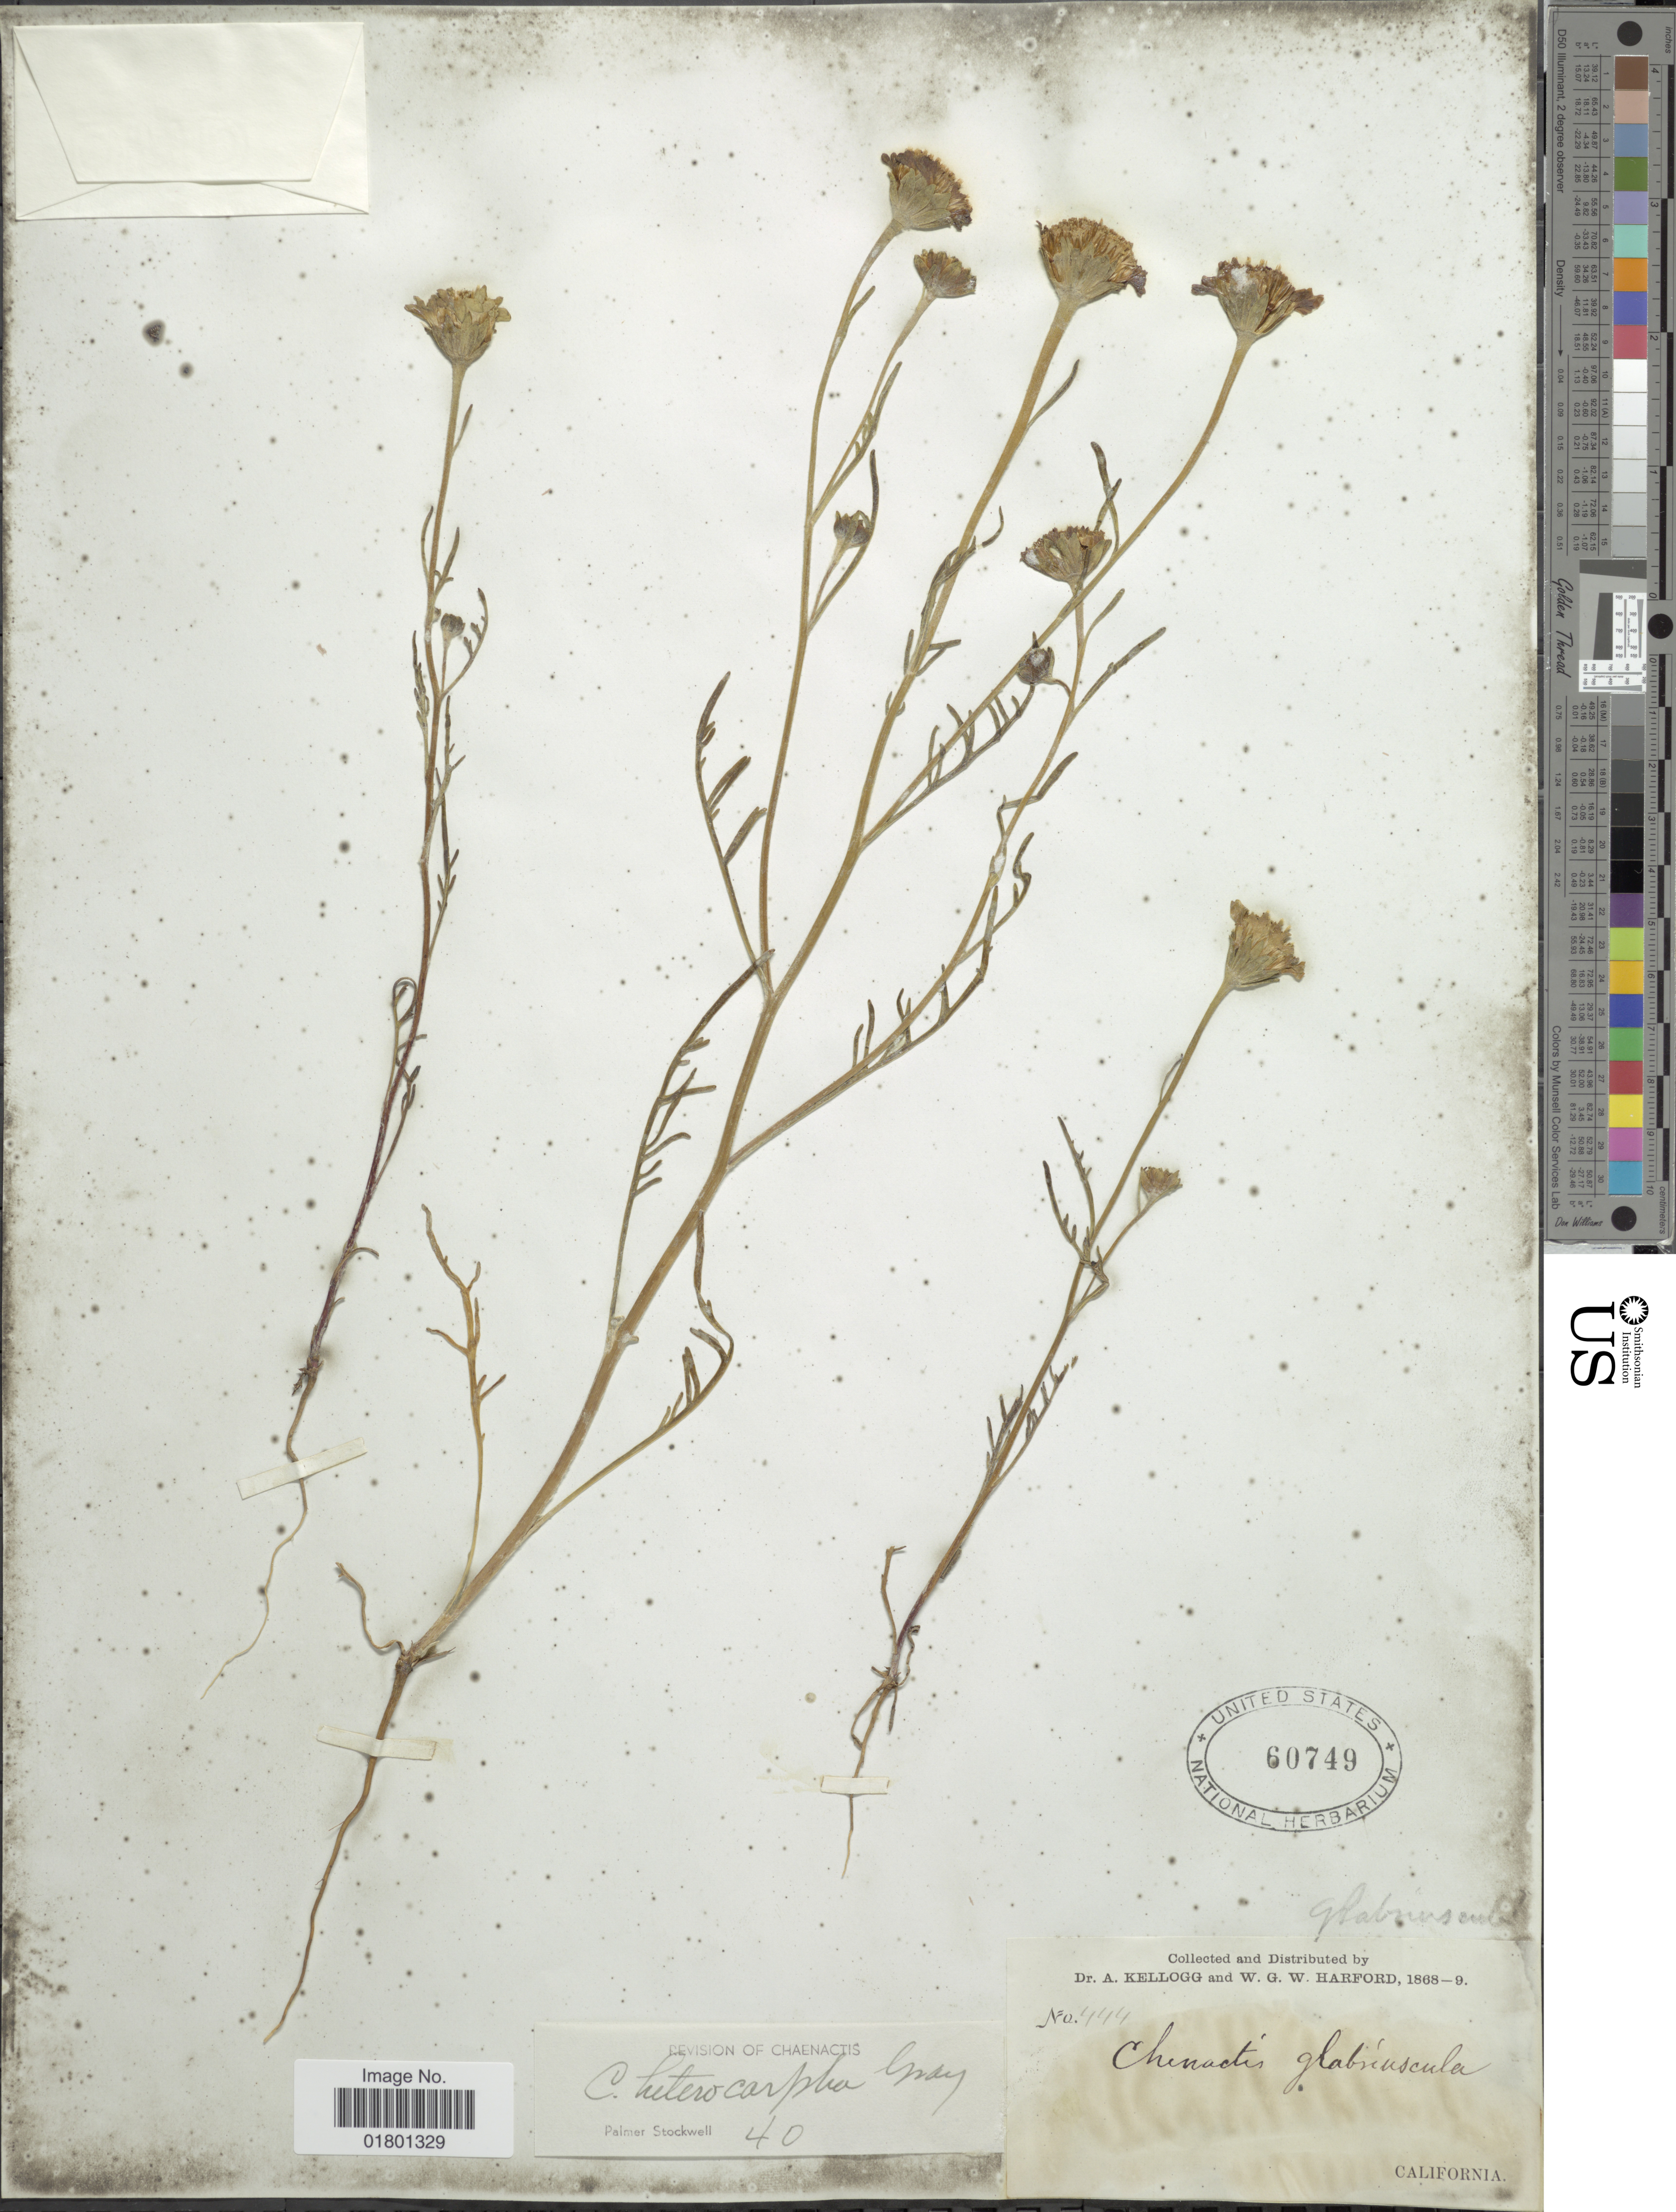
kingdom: Plantae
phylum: Tracheophyta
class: Magnoliopsida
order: Asterales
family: Asteraceae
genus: Chaenactis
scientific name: Chaenactis heterocarpha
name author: Torr. & A. Gray ex A. Gray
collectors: A. Kellogg & W. G. W. Harford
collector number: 444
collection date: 1868/1869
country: United States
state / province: California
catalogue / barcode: US 60749